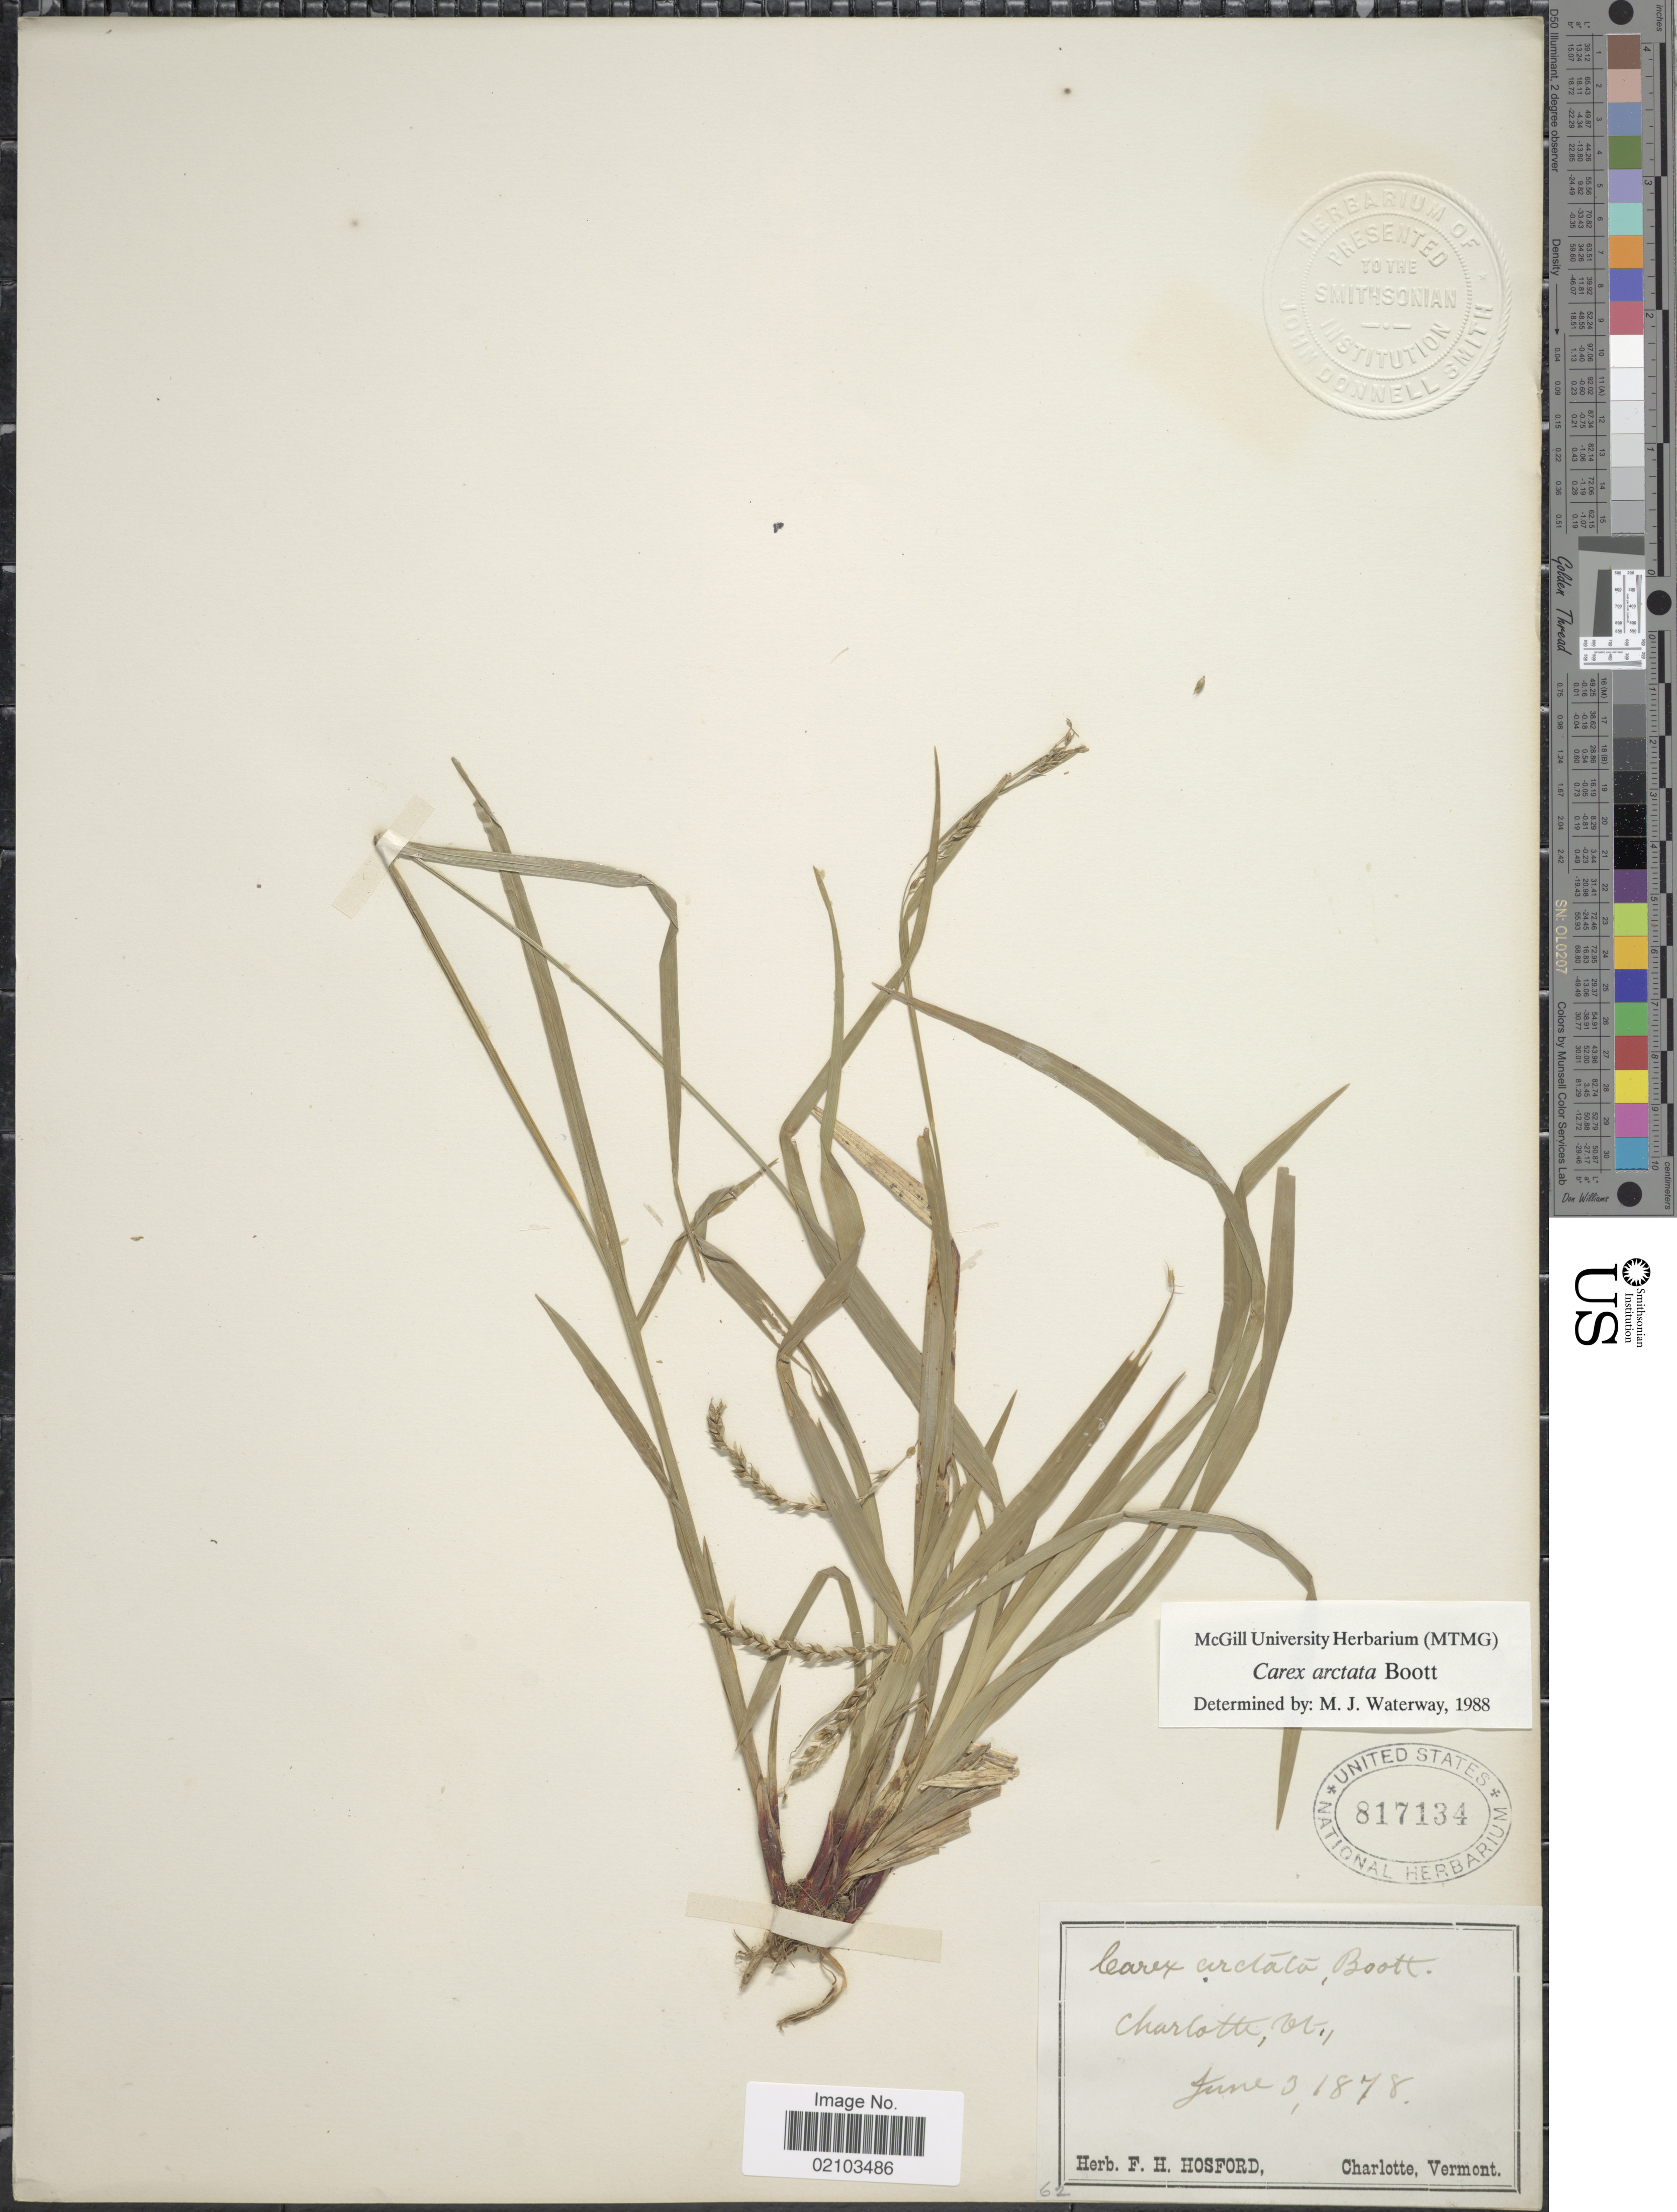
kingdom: Plantae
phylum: Tracheophyta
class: Liliopsida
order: Poales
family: Cyperaceae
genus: Carex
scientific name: Carex arctata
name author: Boott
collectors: ex herb. F. H. Hosford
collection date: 1878-06-03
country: United States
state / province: Vermont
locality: Charlotte.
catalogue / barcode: US 817134